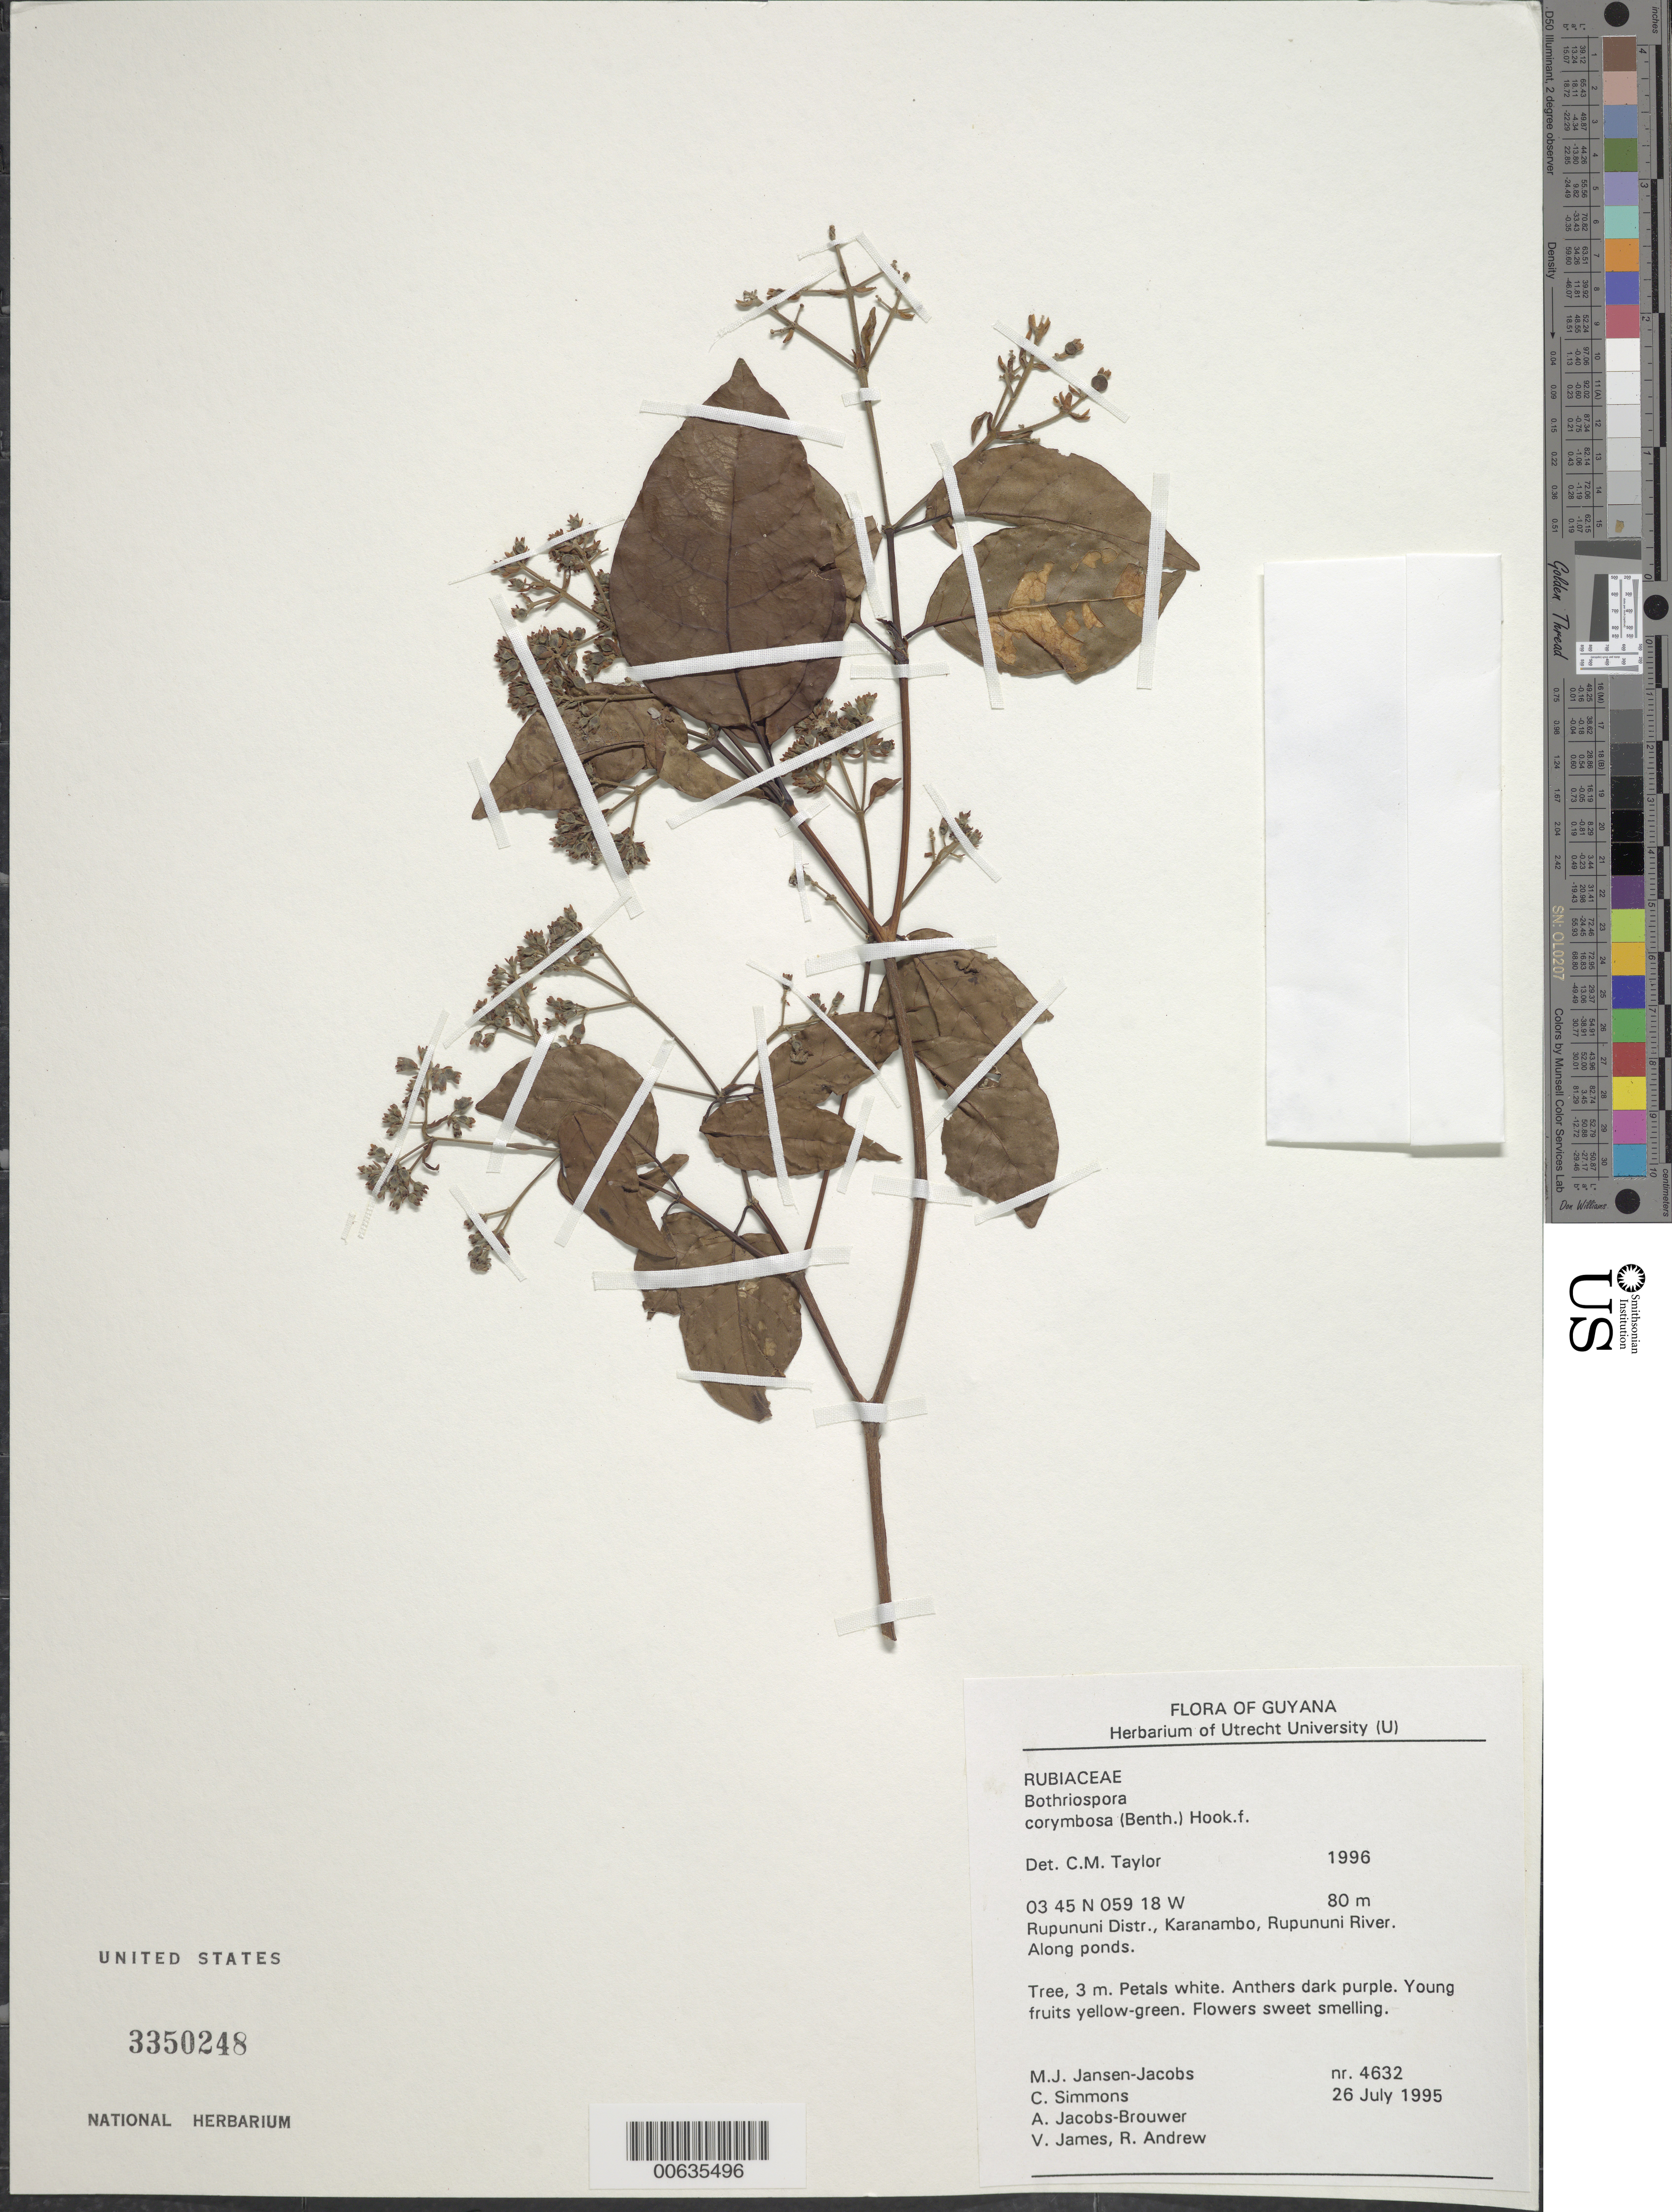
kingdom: Plantae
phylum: Tracheophyta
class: Magnoliopsida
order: Gentianales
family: Rubiaceae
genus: Bothriospora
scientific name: Bothriospora corymbosa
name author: (Benth.) Hook. f.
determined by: Taylor, Charlotte M.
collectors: M. J. Jansen-Jacobs, C. Simons, A. Jacobs-Brouwer, V. James & R. Andrew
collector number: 4632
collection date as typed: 26-Jul-95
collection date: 1995-07-26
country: Guyana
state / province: U. Takutu-U. Essequibo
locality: Karanambo, Rupununi River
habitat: Along ponds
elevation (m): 80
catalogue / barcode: US 3350248